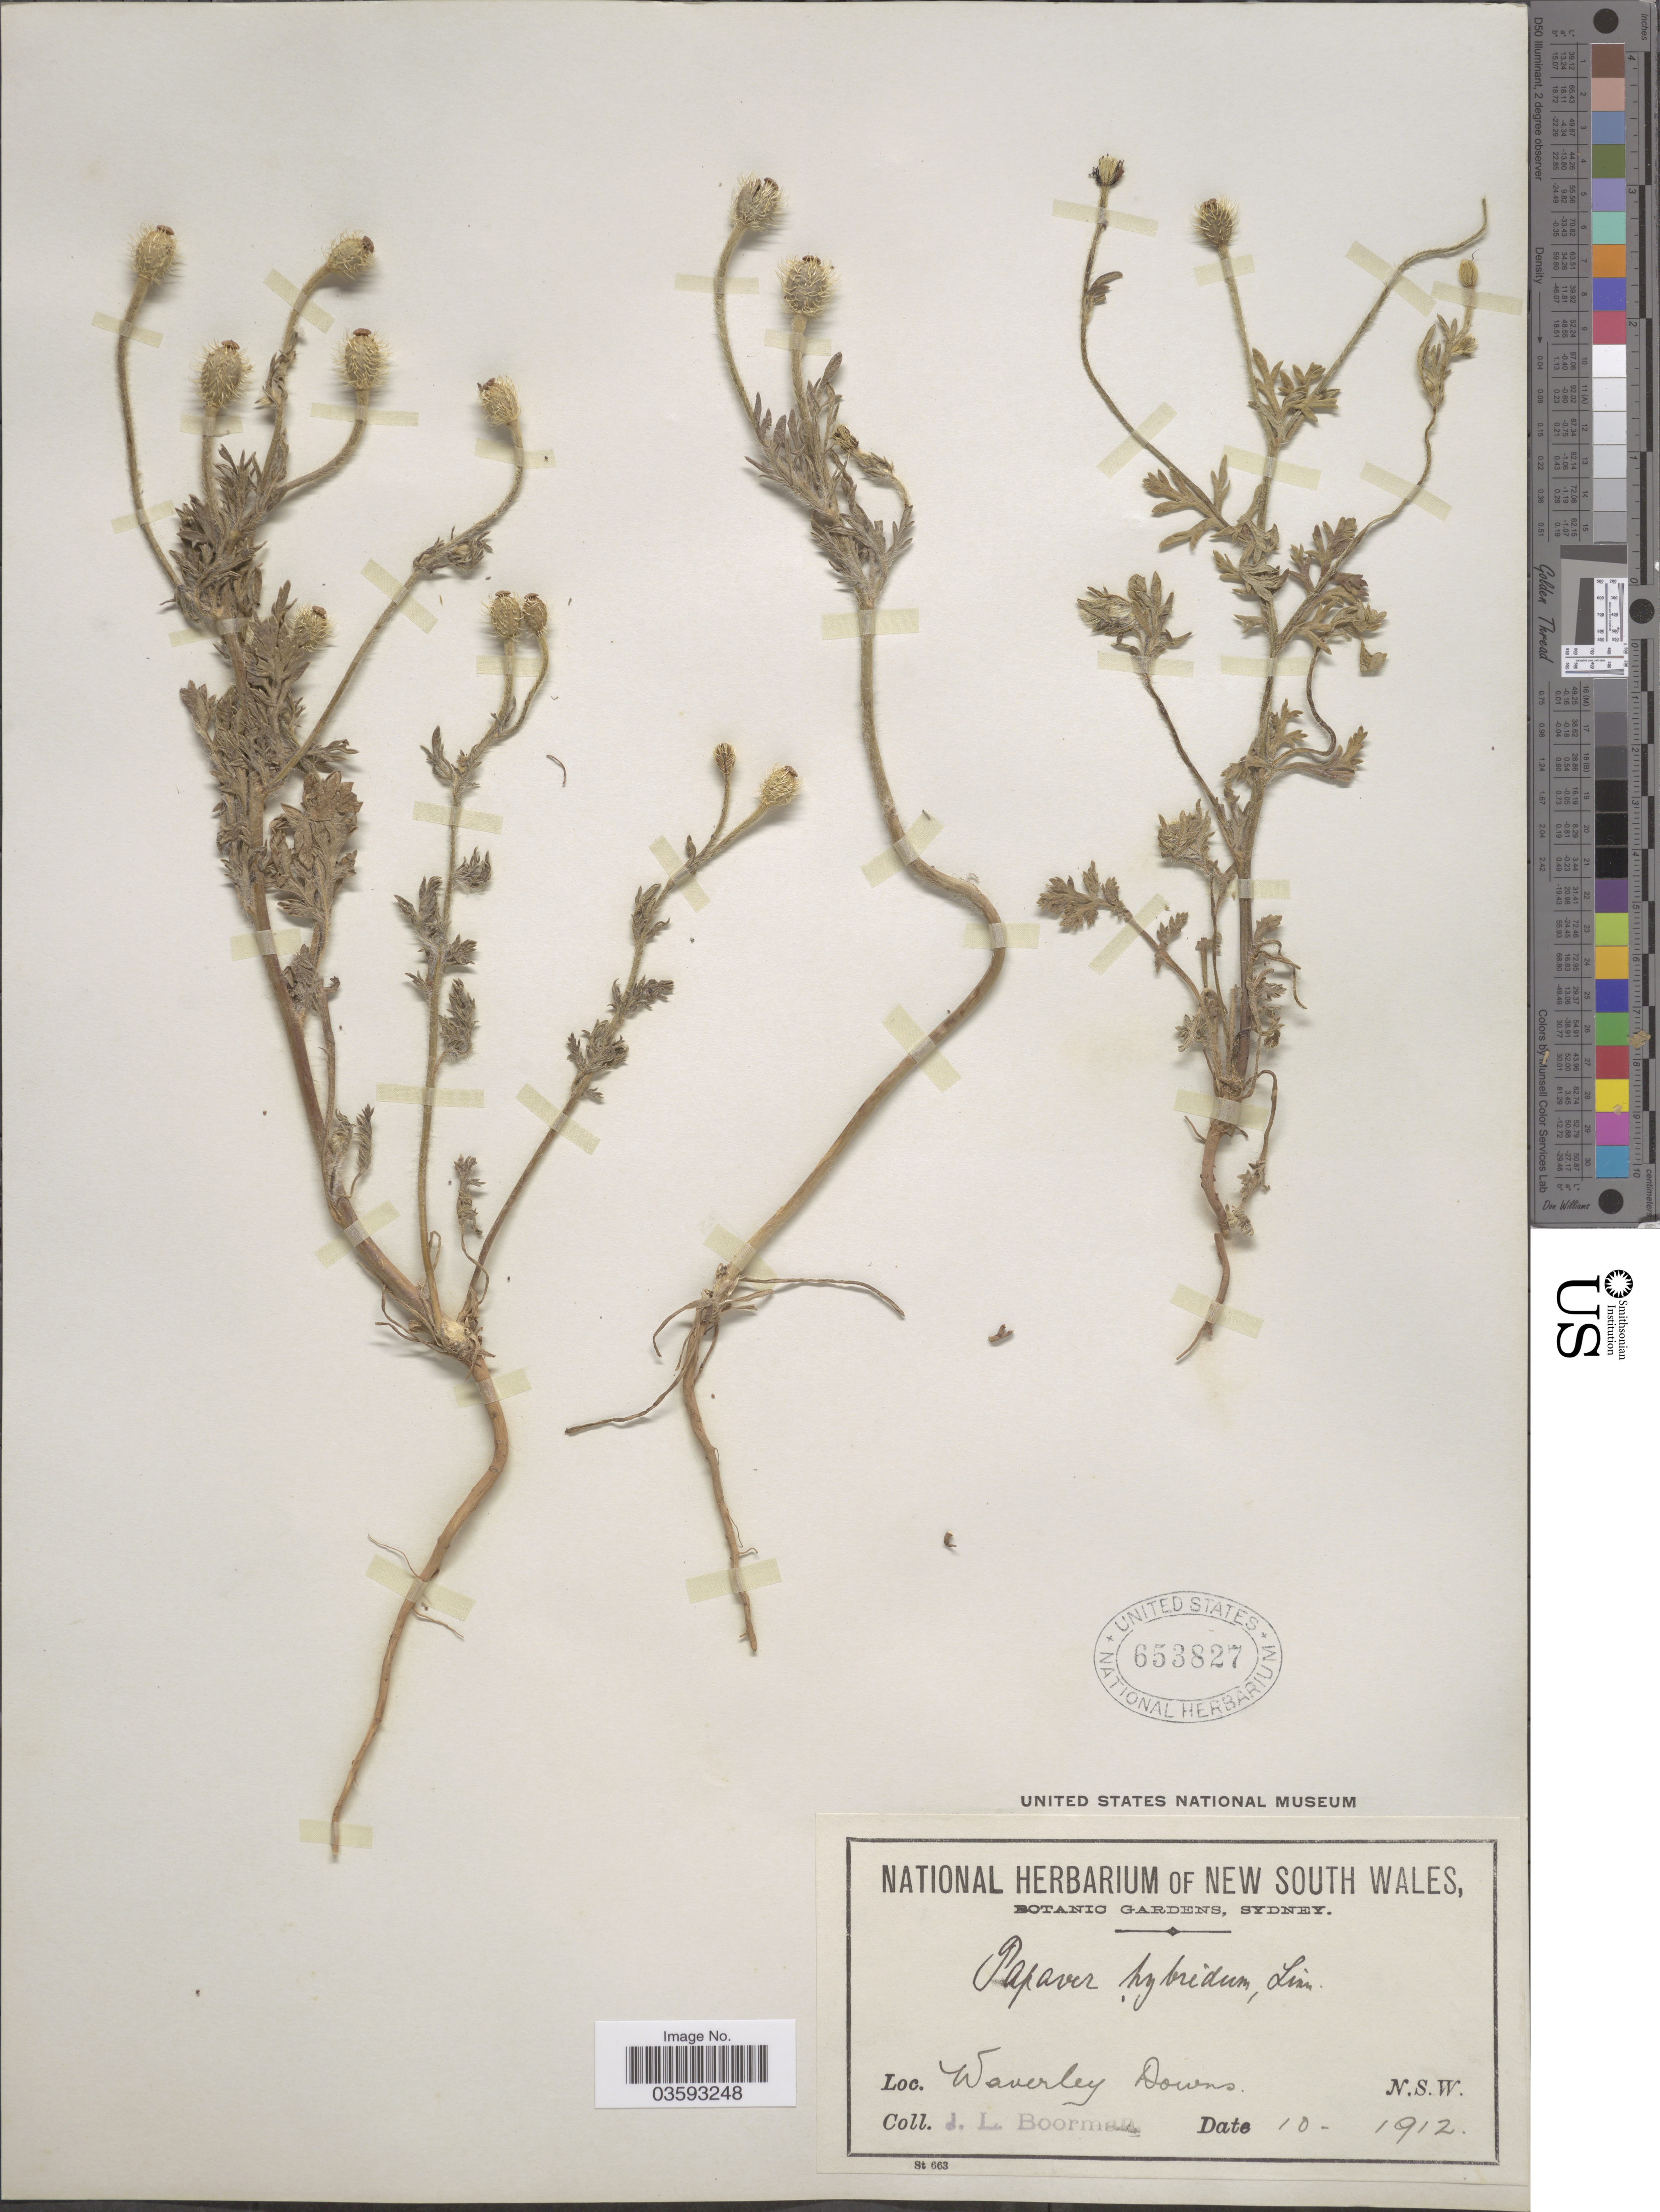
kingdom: Plantae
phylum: Tracheophyta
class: Magnoliopsida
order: Ranunculales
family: Papaveraceae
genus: Papaver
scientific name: Papaver hybridum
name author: L.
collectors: J. Boorman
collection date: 1912-10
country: Australia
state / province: New South Wales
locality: Waverley Downs.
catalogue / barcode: US 653827